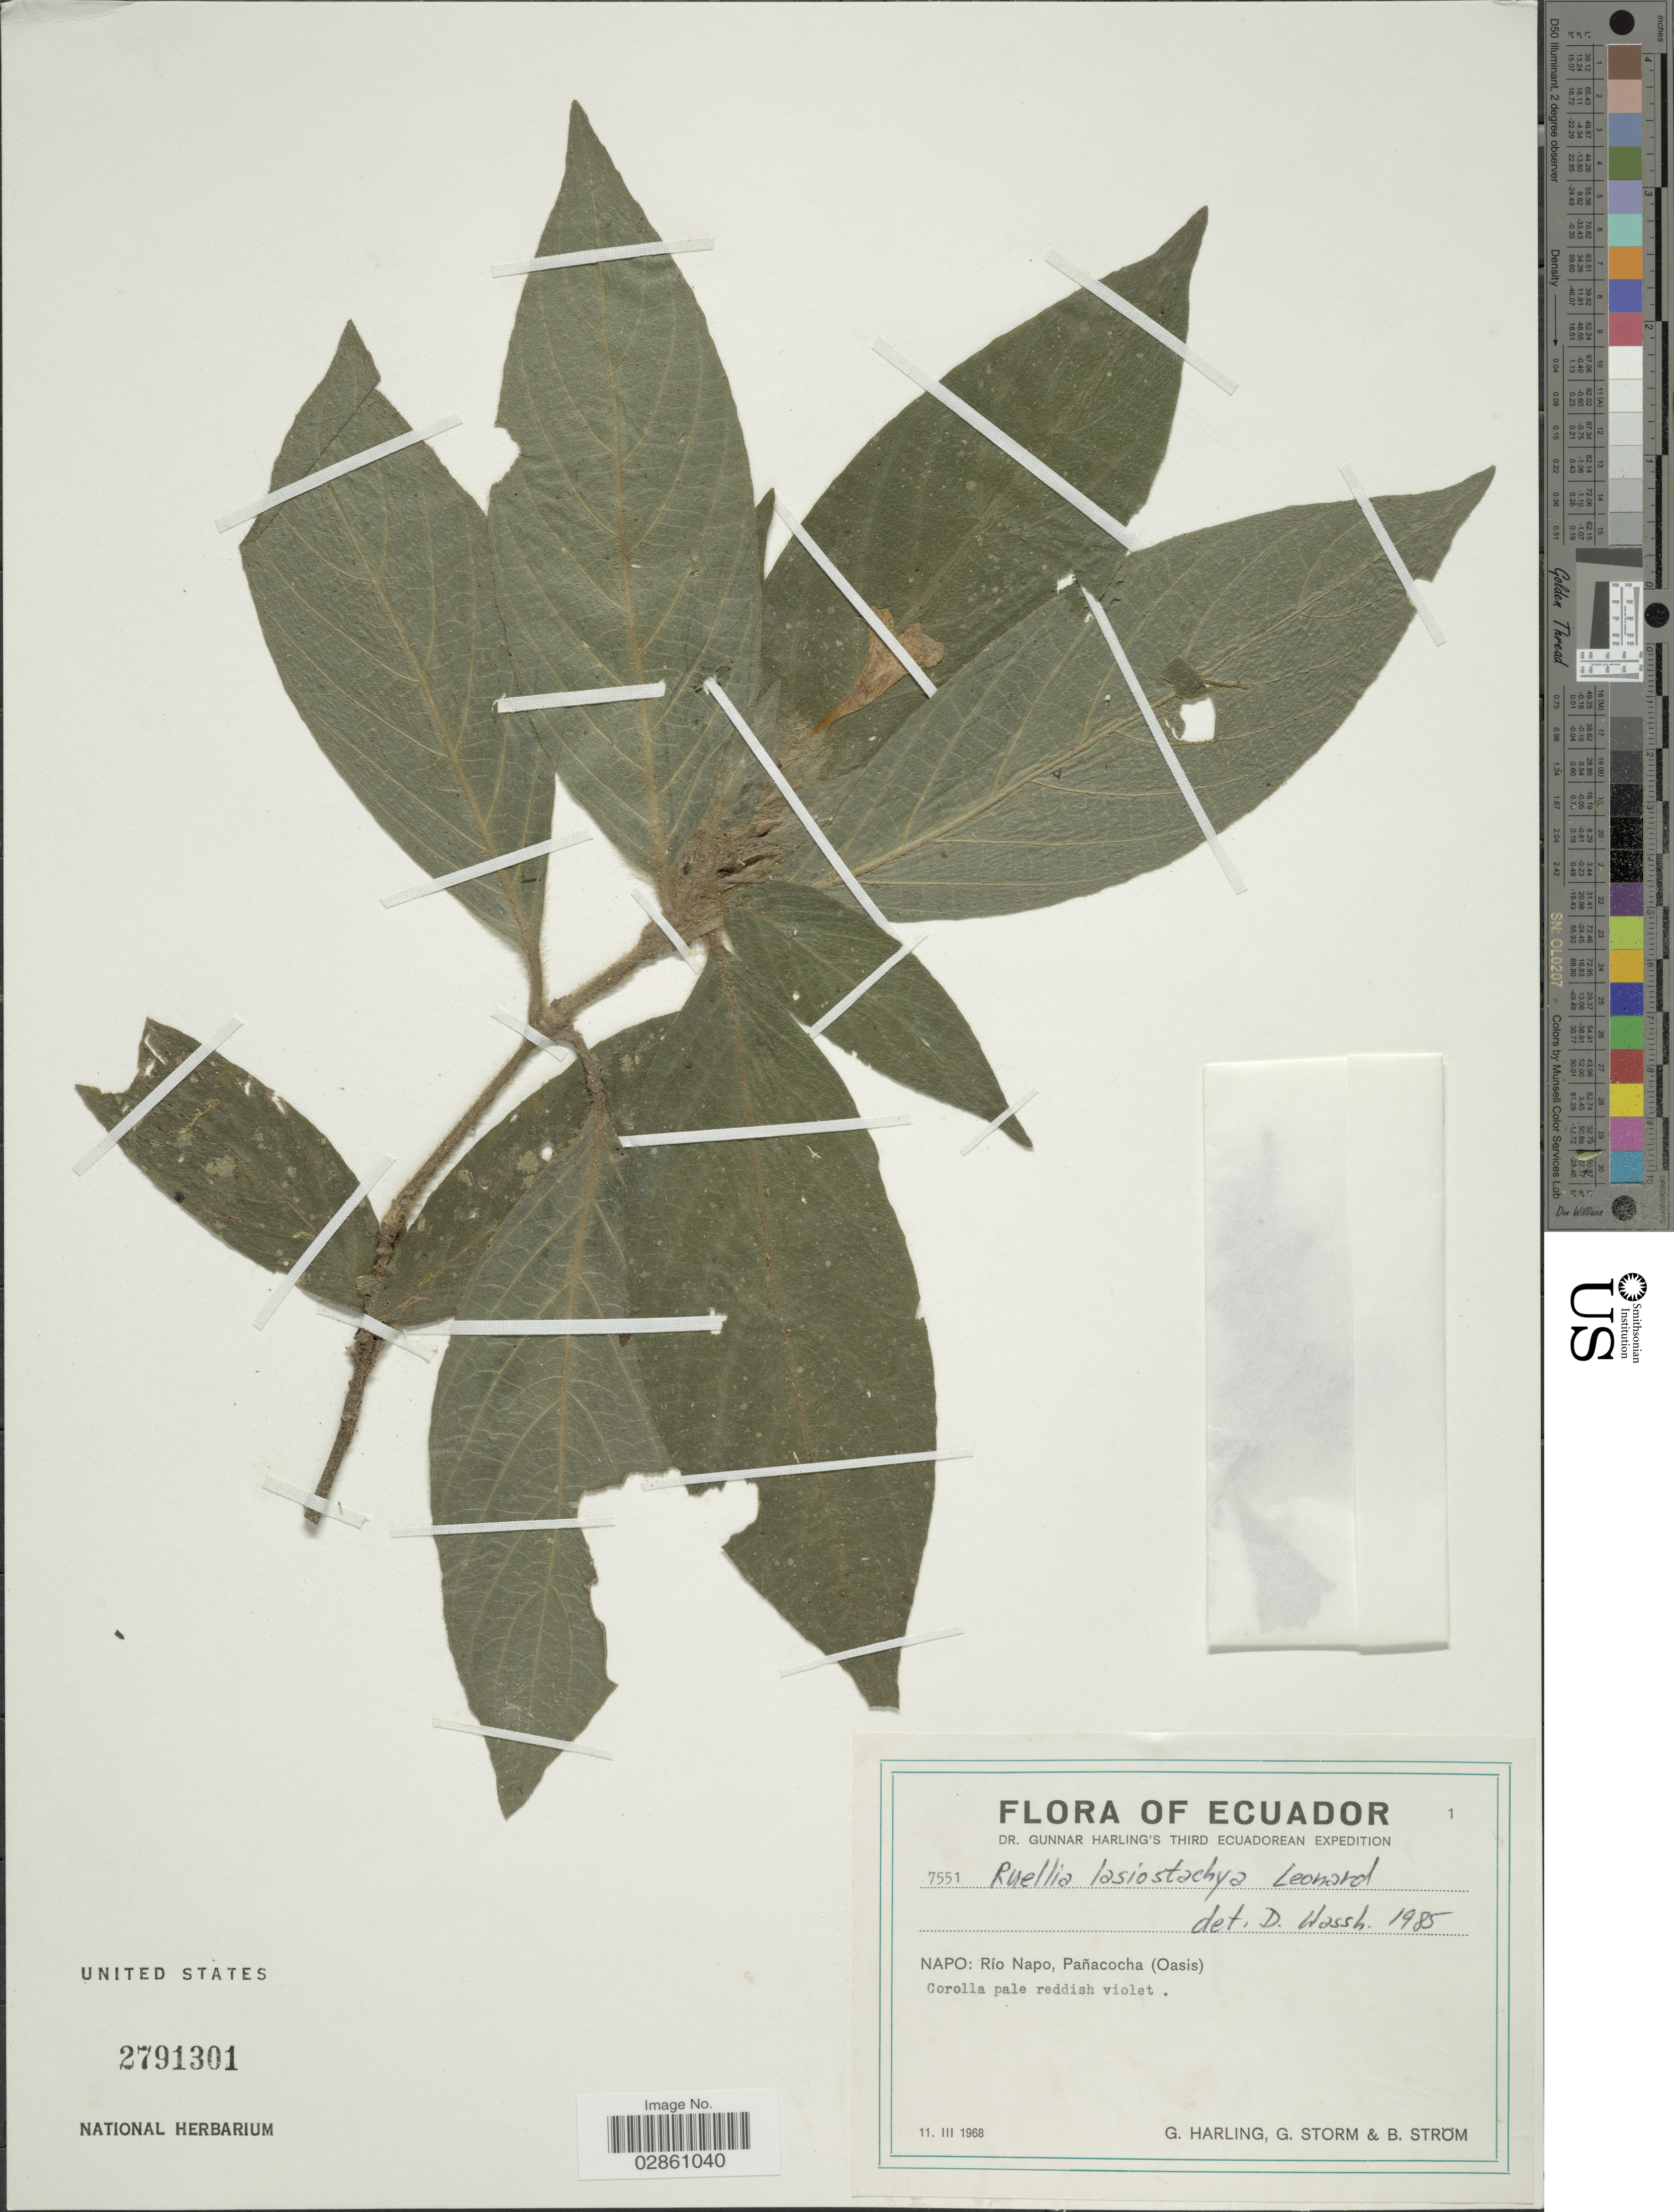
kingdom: Plantae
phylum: Tracheophyta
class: Magnoliopsida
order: Lamiales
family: Acanthaceae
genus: Ruellia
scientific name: Ruellia lasiostachya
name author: Leonard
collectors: G. Harling, G. Storm & B. Strom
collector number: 7551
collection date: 1968-03-11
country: Ecuador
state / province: Napo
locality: Río Napo, Pañacocha (Oasis).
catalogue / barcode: US 2791301